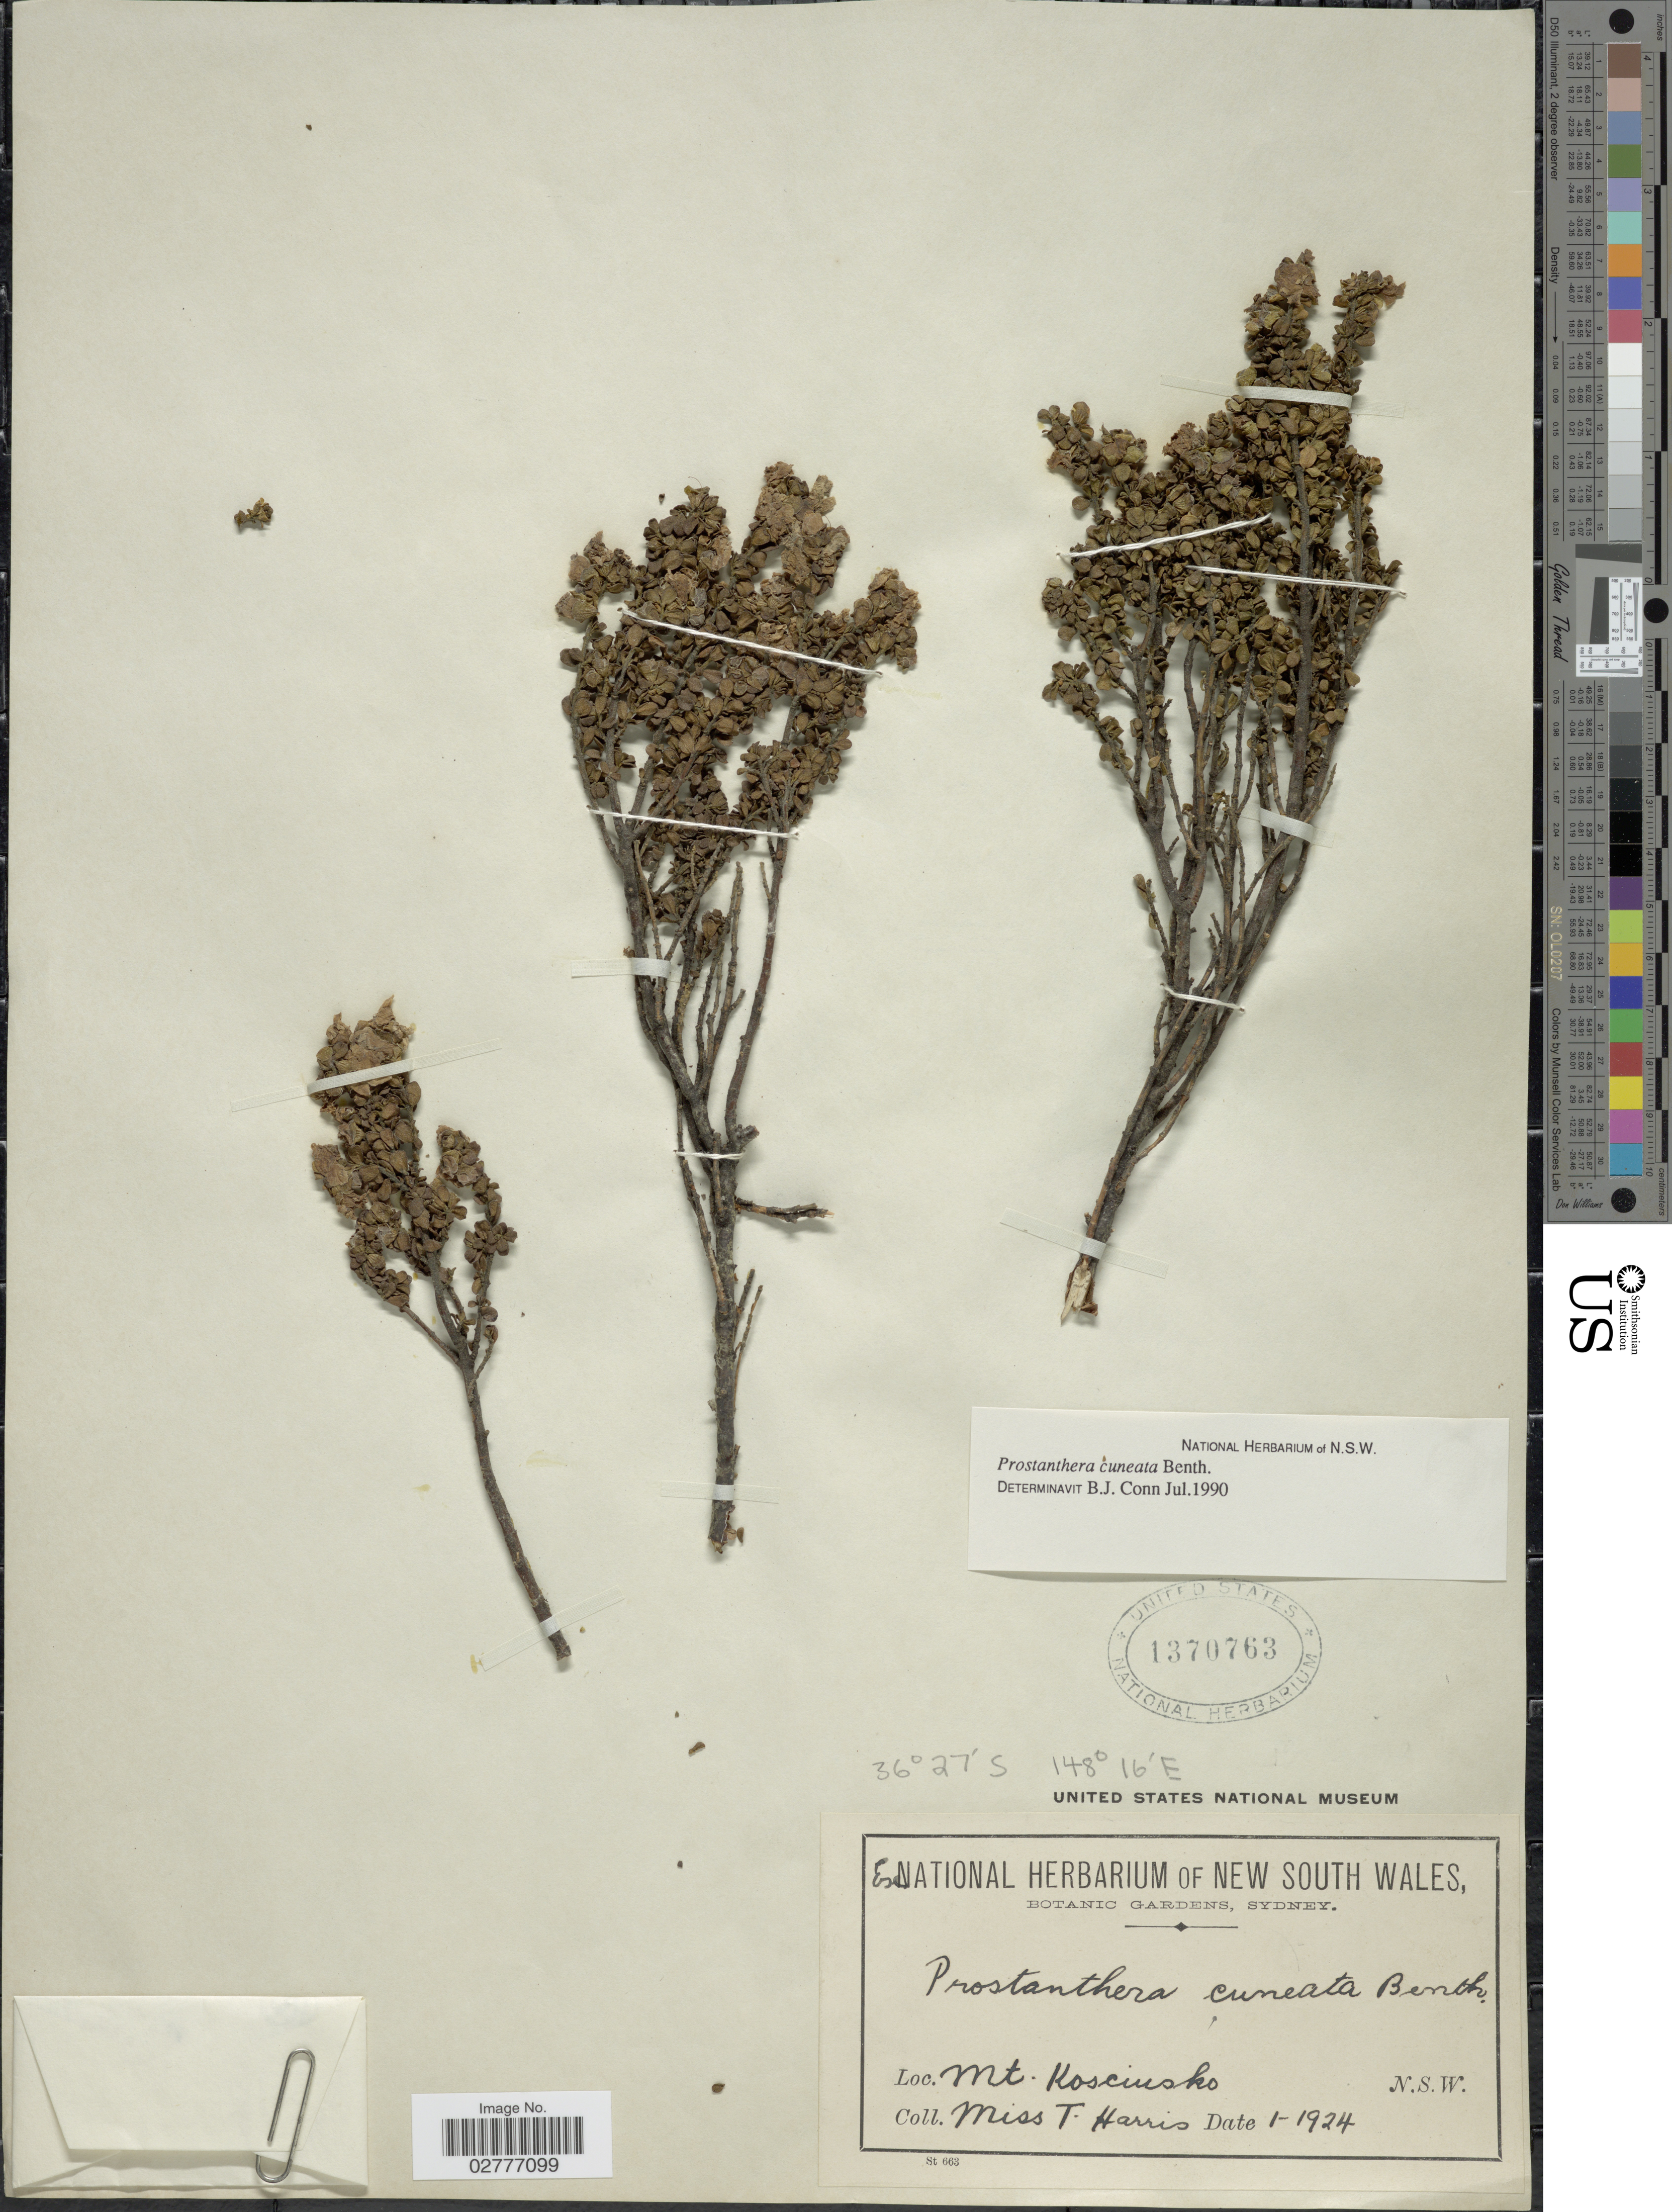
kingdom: Plantae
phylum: Tracheophyta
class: Magnoliopsida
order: Lamiales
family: Lamiaceae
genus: Prostanthera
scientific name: Prostanthera cuneata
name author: Benth.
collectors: T. Harris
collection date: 1924-01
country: Australia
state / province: New South Wales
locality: Mt. Kosciusko. N.S.W.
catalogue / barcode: US 1370763